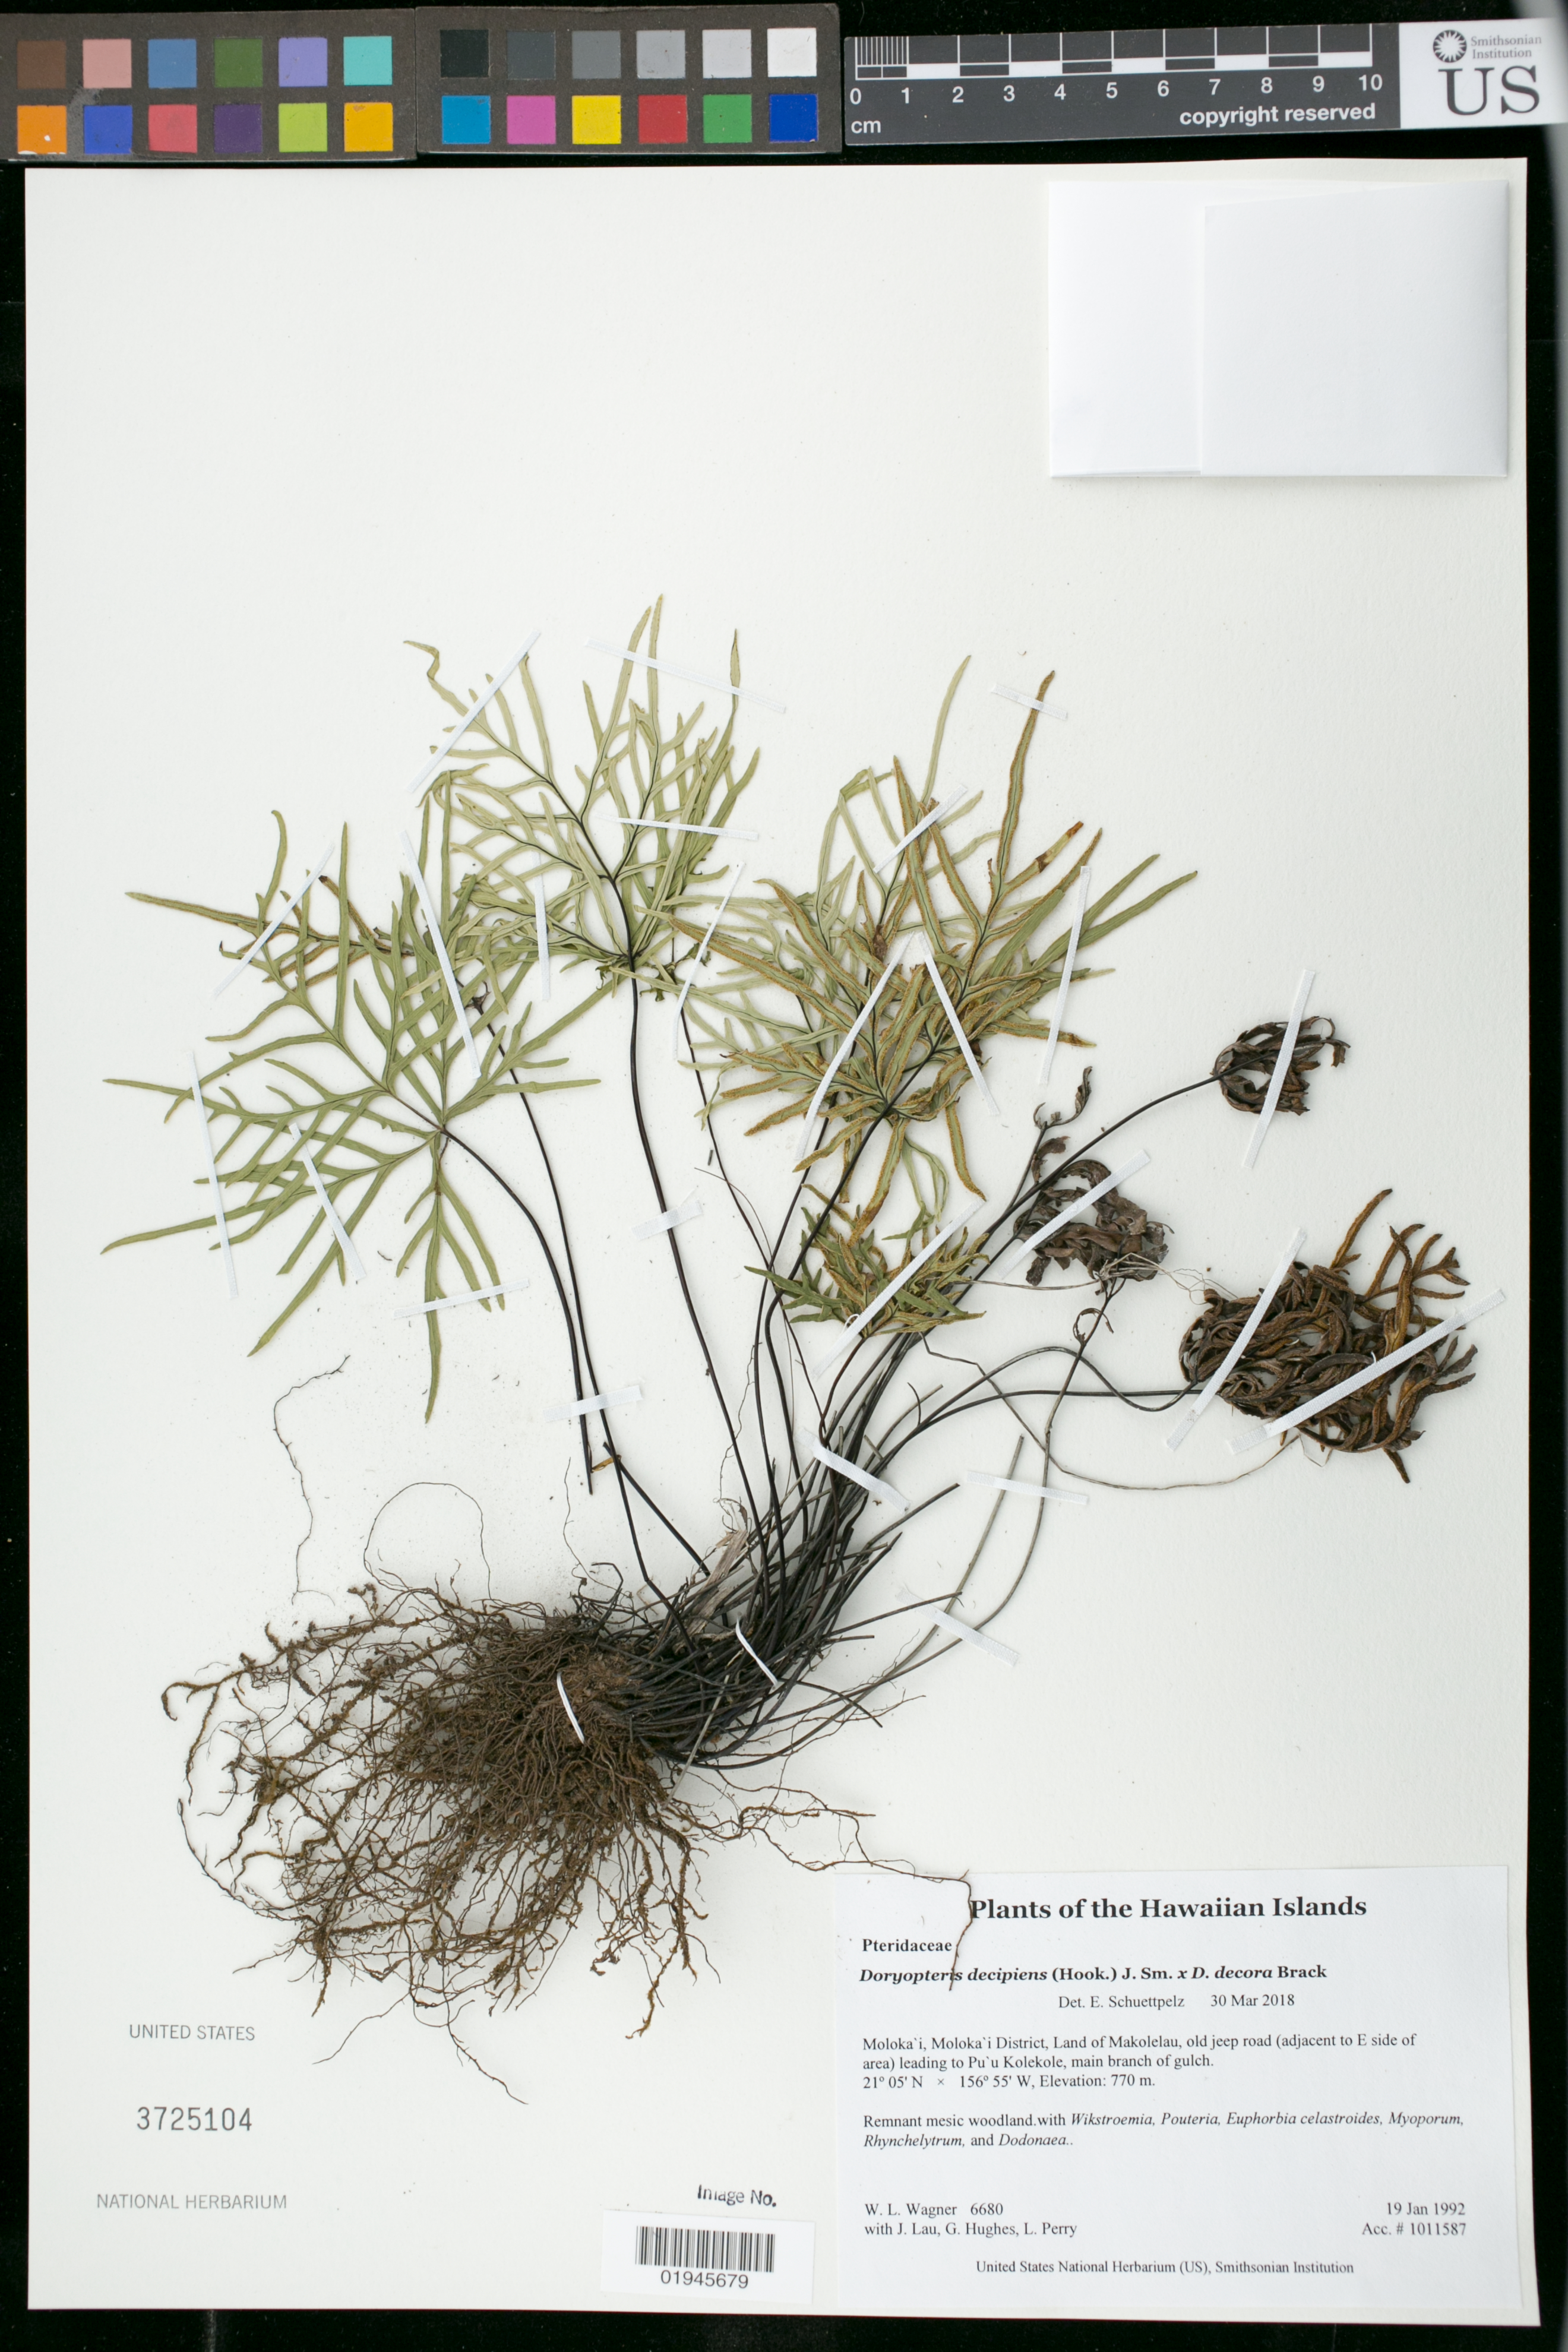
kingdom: Plantae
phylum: Tracheophyta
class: Polypodiopsida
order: Polypodiales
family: Pteridaceae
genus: Doryopteris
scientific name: Doryopteris decipiens x D. decora Brack.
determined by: Schuettpelz, E., (US), Smithsonian Institution - National Museum of Natural History (UNITED STATES)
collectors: W. L. Wagner, J. Lau, G. Hughes & L. Perry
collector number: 6680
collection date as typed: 19 Jan 1992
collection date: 1992-01-19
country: United States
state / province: Hawaii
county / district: Maui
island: Moloka'i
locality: Moloka'i District, Land of Makolelau, old jeep road (adjacent to E side of area) leading to Pu'u Kolekole, main branch of gulch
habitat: Remnant mesic woodland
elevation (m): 770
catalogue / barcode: US 3725104